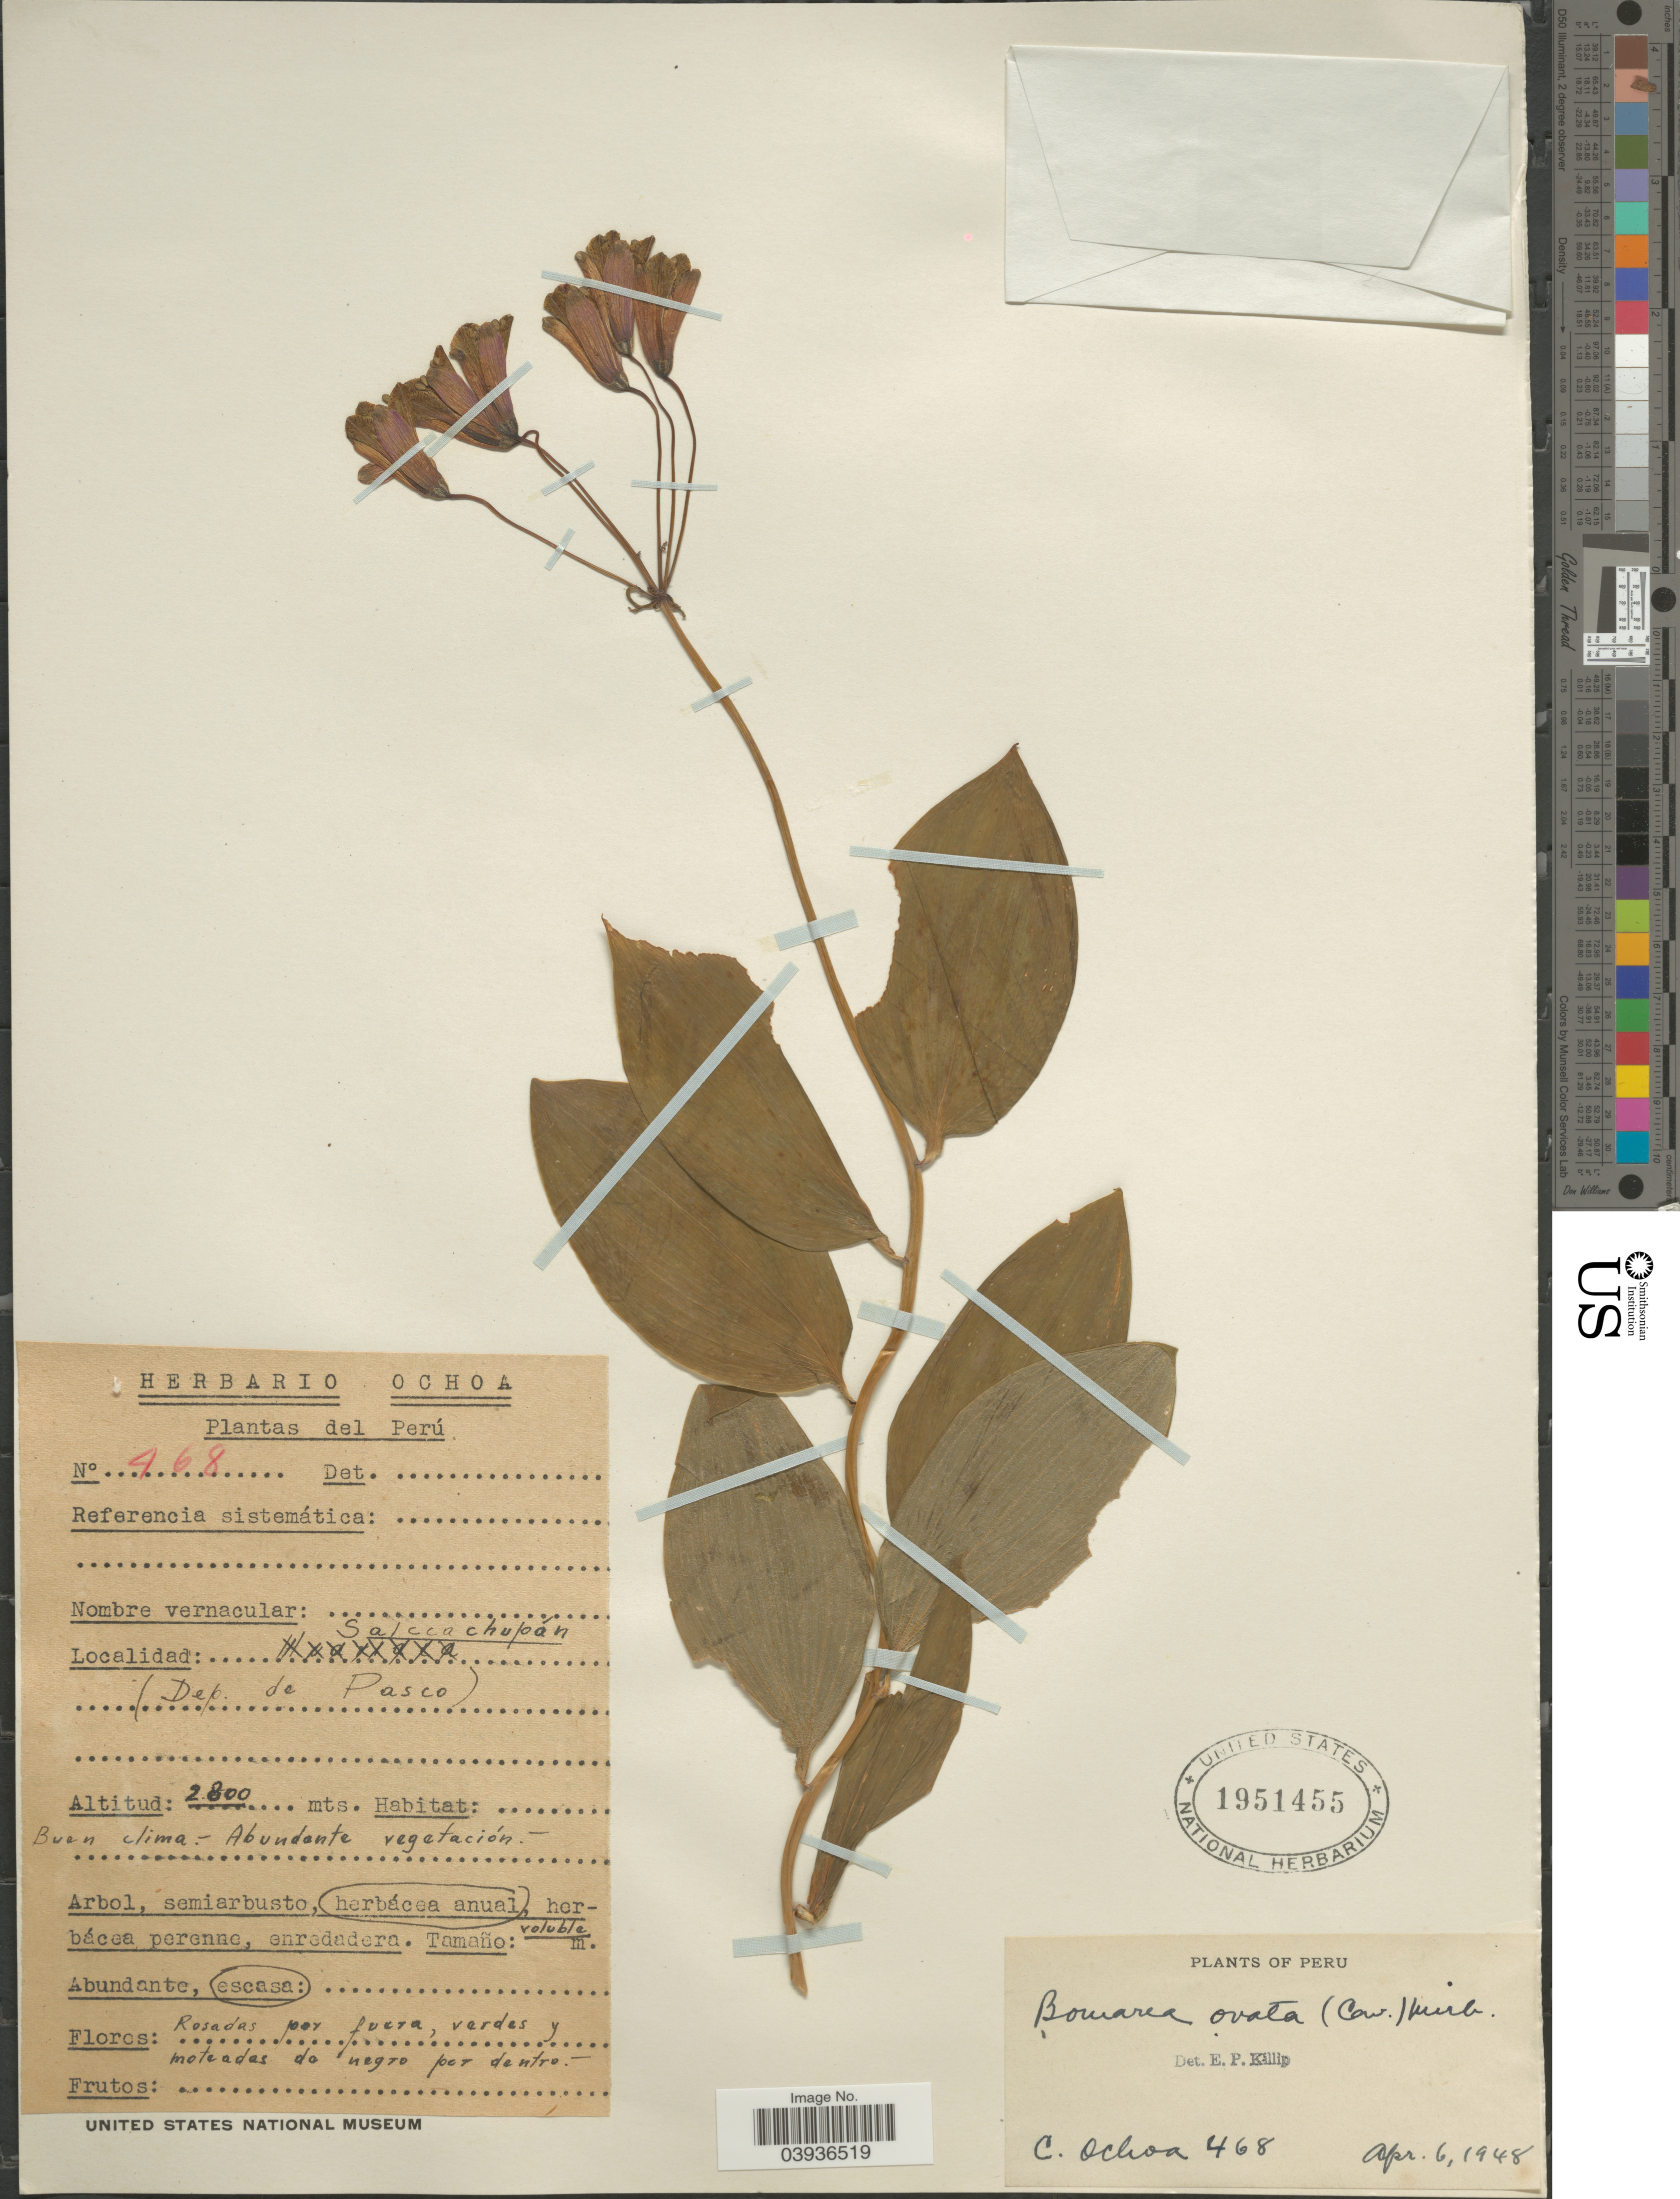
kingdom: Plantae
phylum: Tracheophyta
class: Liliopsida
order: Liliales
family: Alstroemeriaceae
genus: Bomarea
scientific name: Bomarea ovata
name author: (Cav.) Mirb.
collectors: C. Ochoa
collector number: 468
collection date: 1948-04-06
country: Peru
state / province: Pasco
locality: Salccachupán. (Dep. de Pasco).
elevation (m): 2800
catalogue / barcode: US 1951455